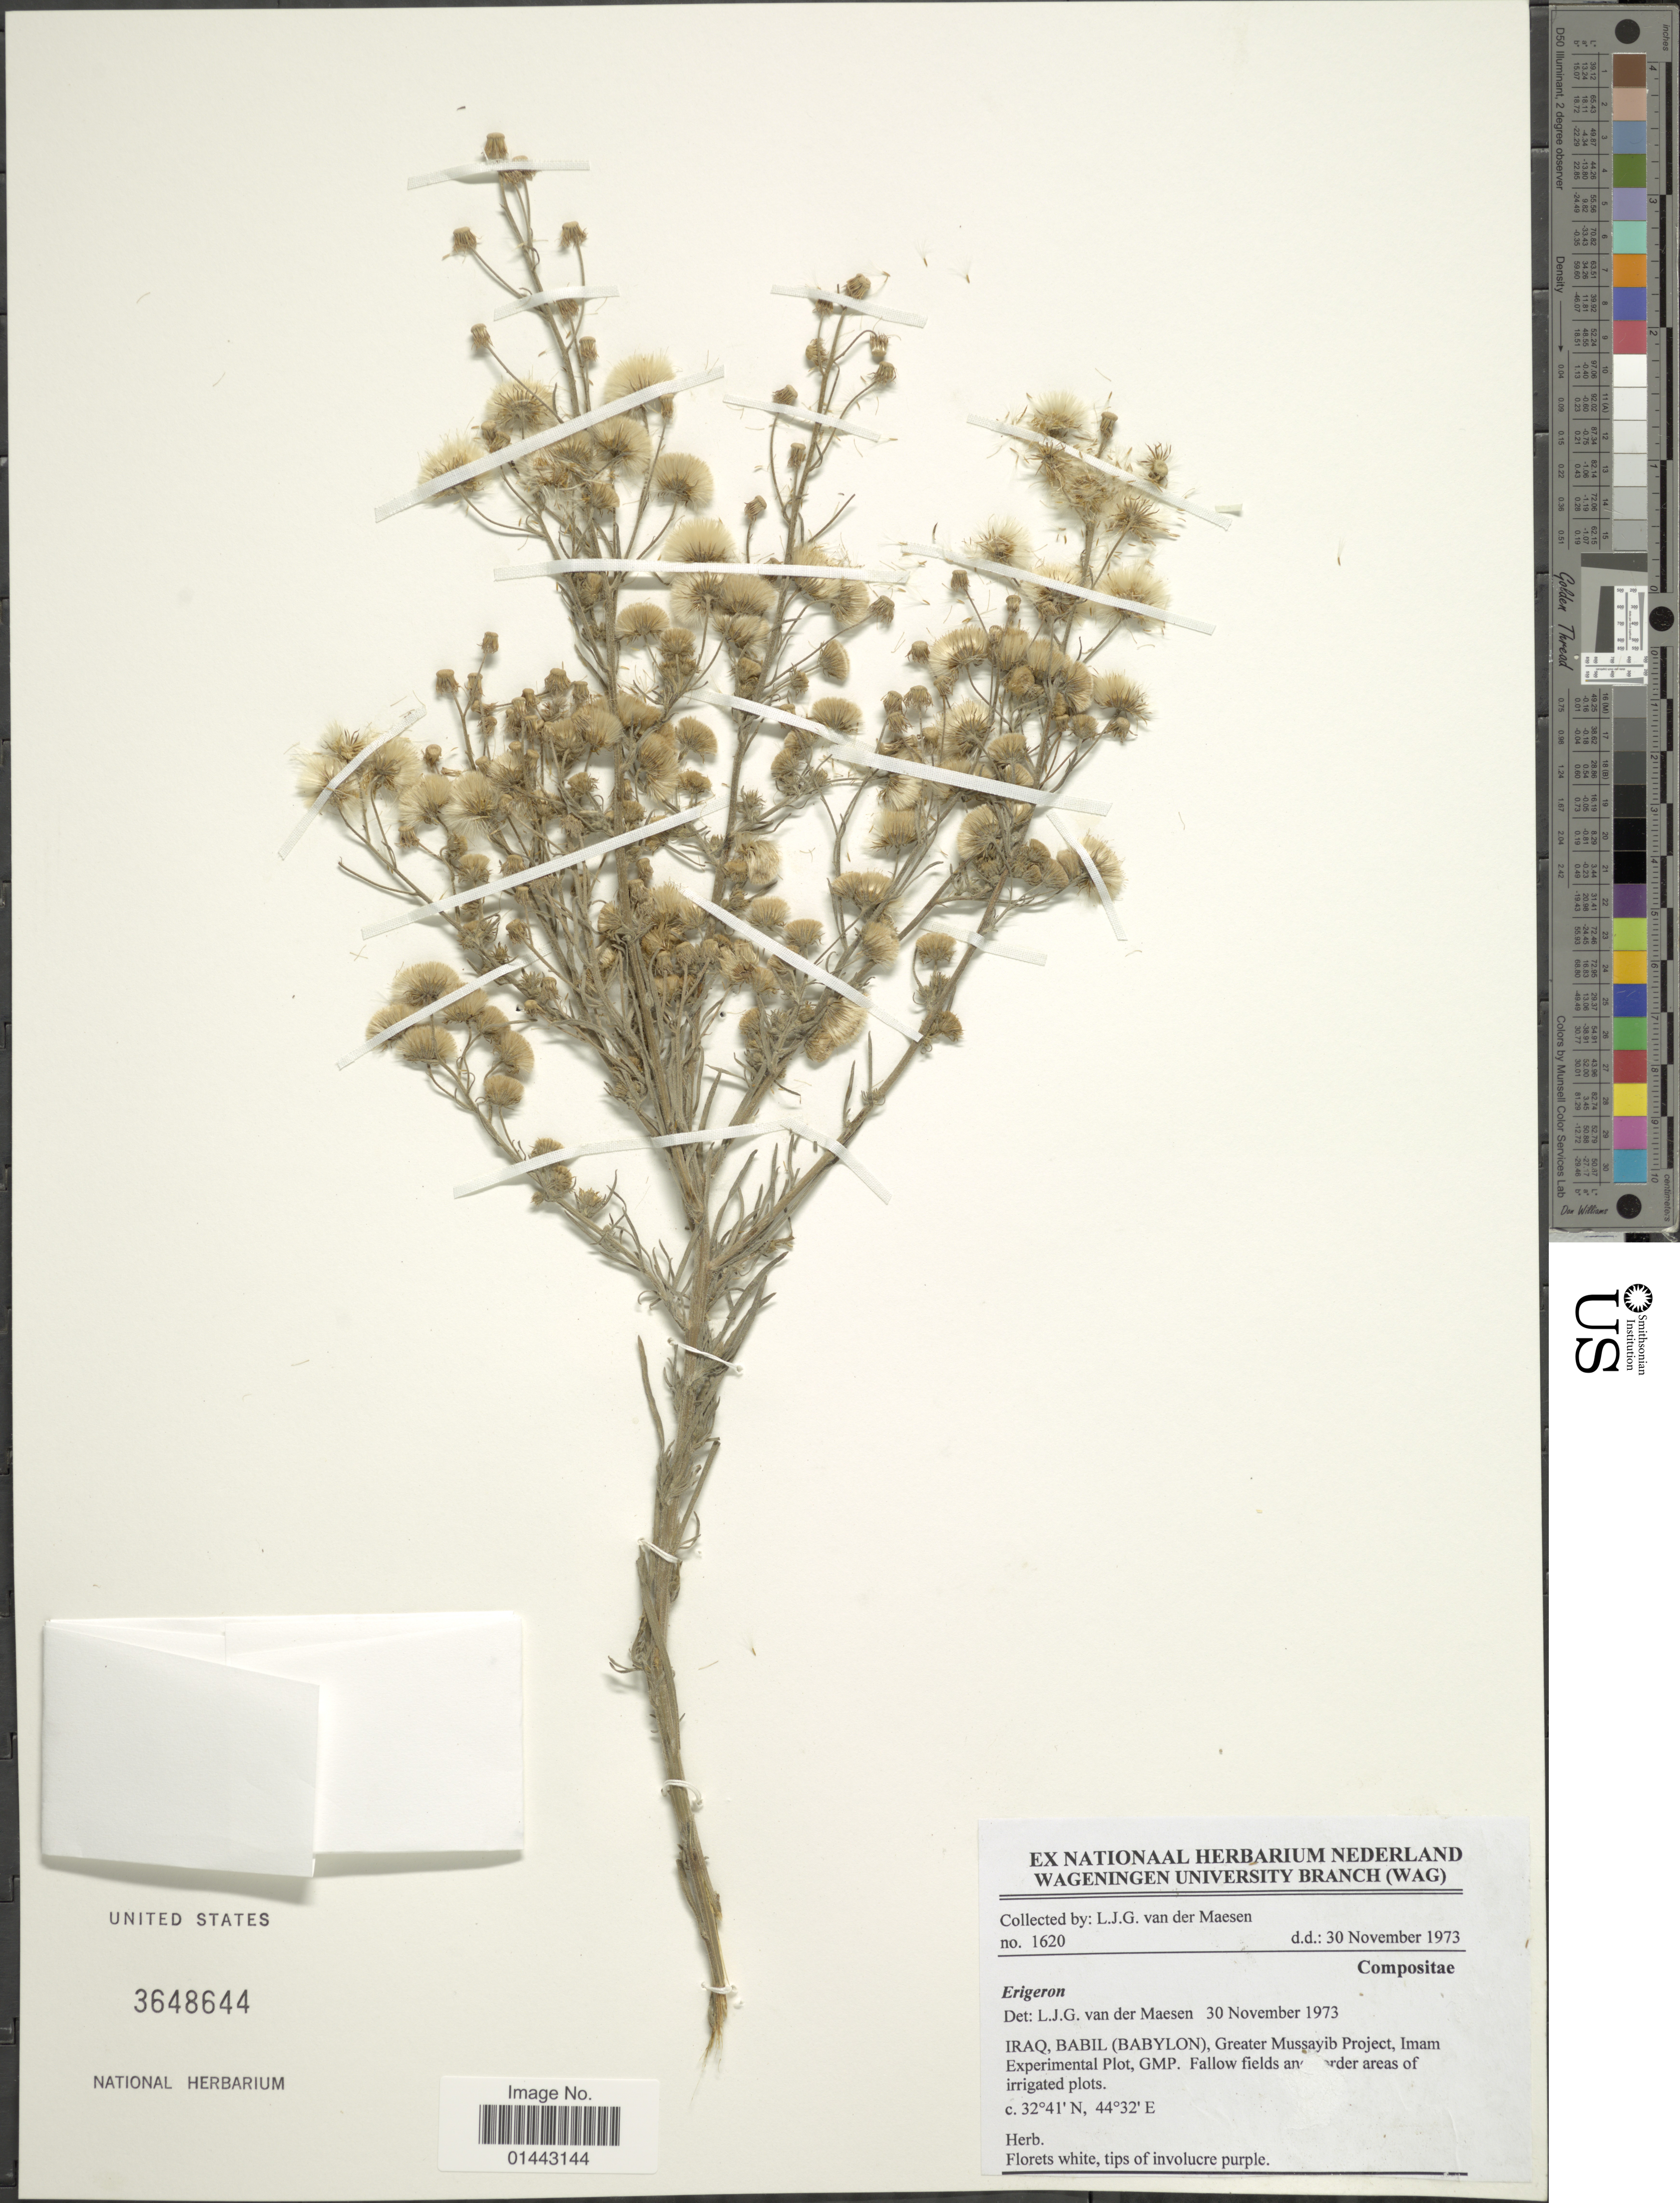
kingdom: Plantae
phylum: Tracheophyta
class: Magnoliopsida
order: Asterales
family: Asteraceae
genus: Erigeron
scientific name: Erigeron sp.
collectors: L. van der Maesen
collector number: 1620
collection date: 1973-11-30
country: Iraq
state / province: Babil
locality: (Babylon), Greater Mussayib Project, Imam Experimental Plot, GMP.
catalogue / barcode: US 3648644